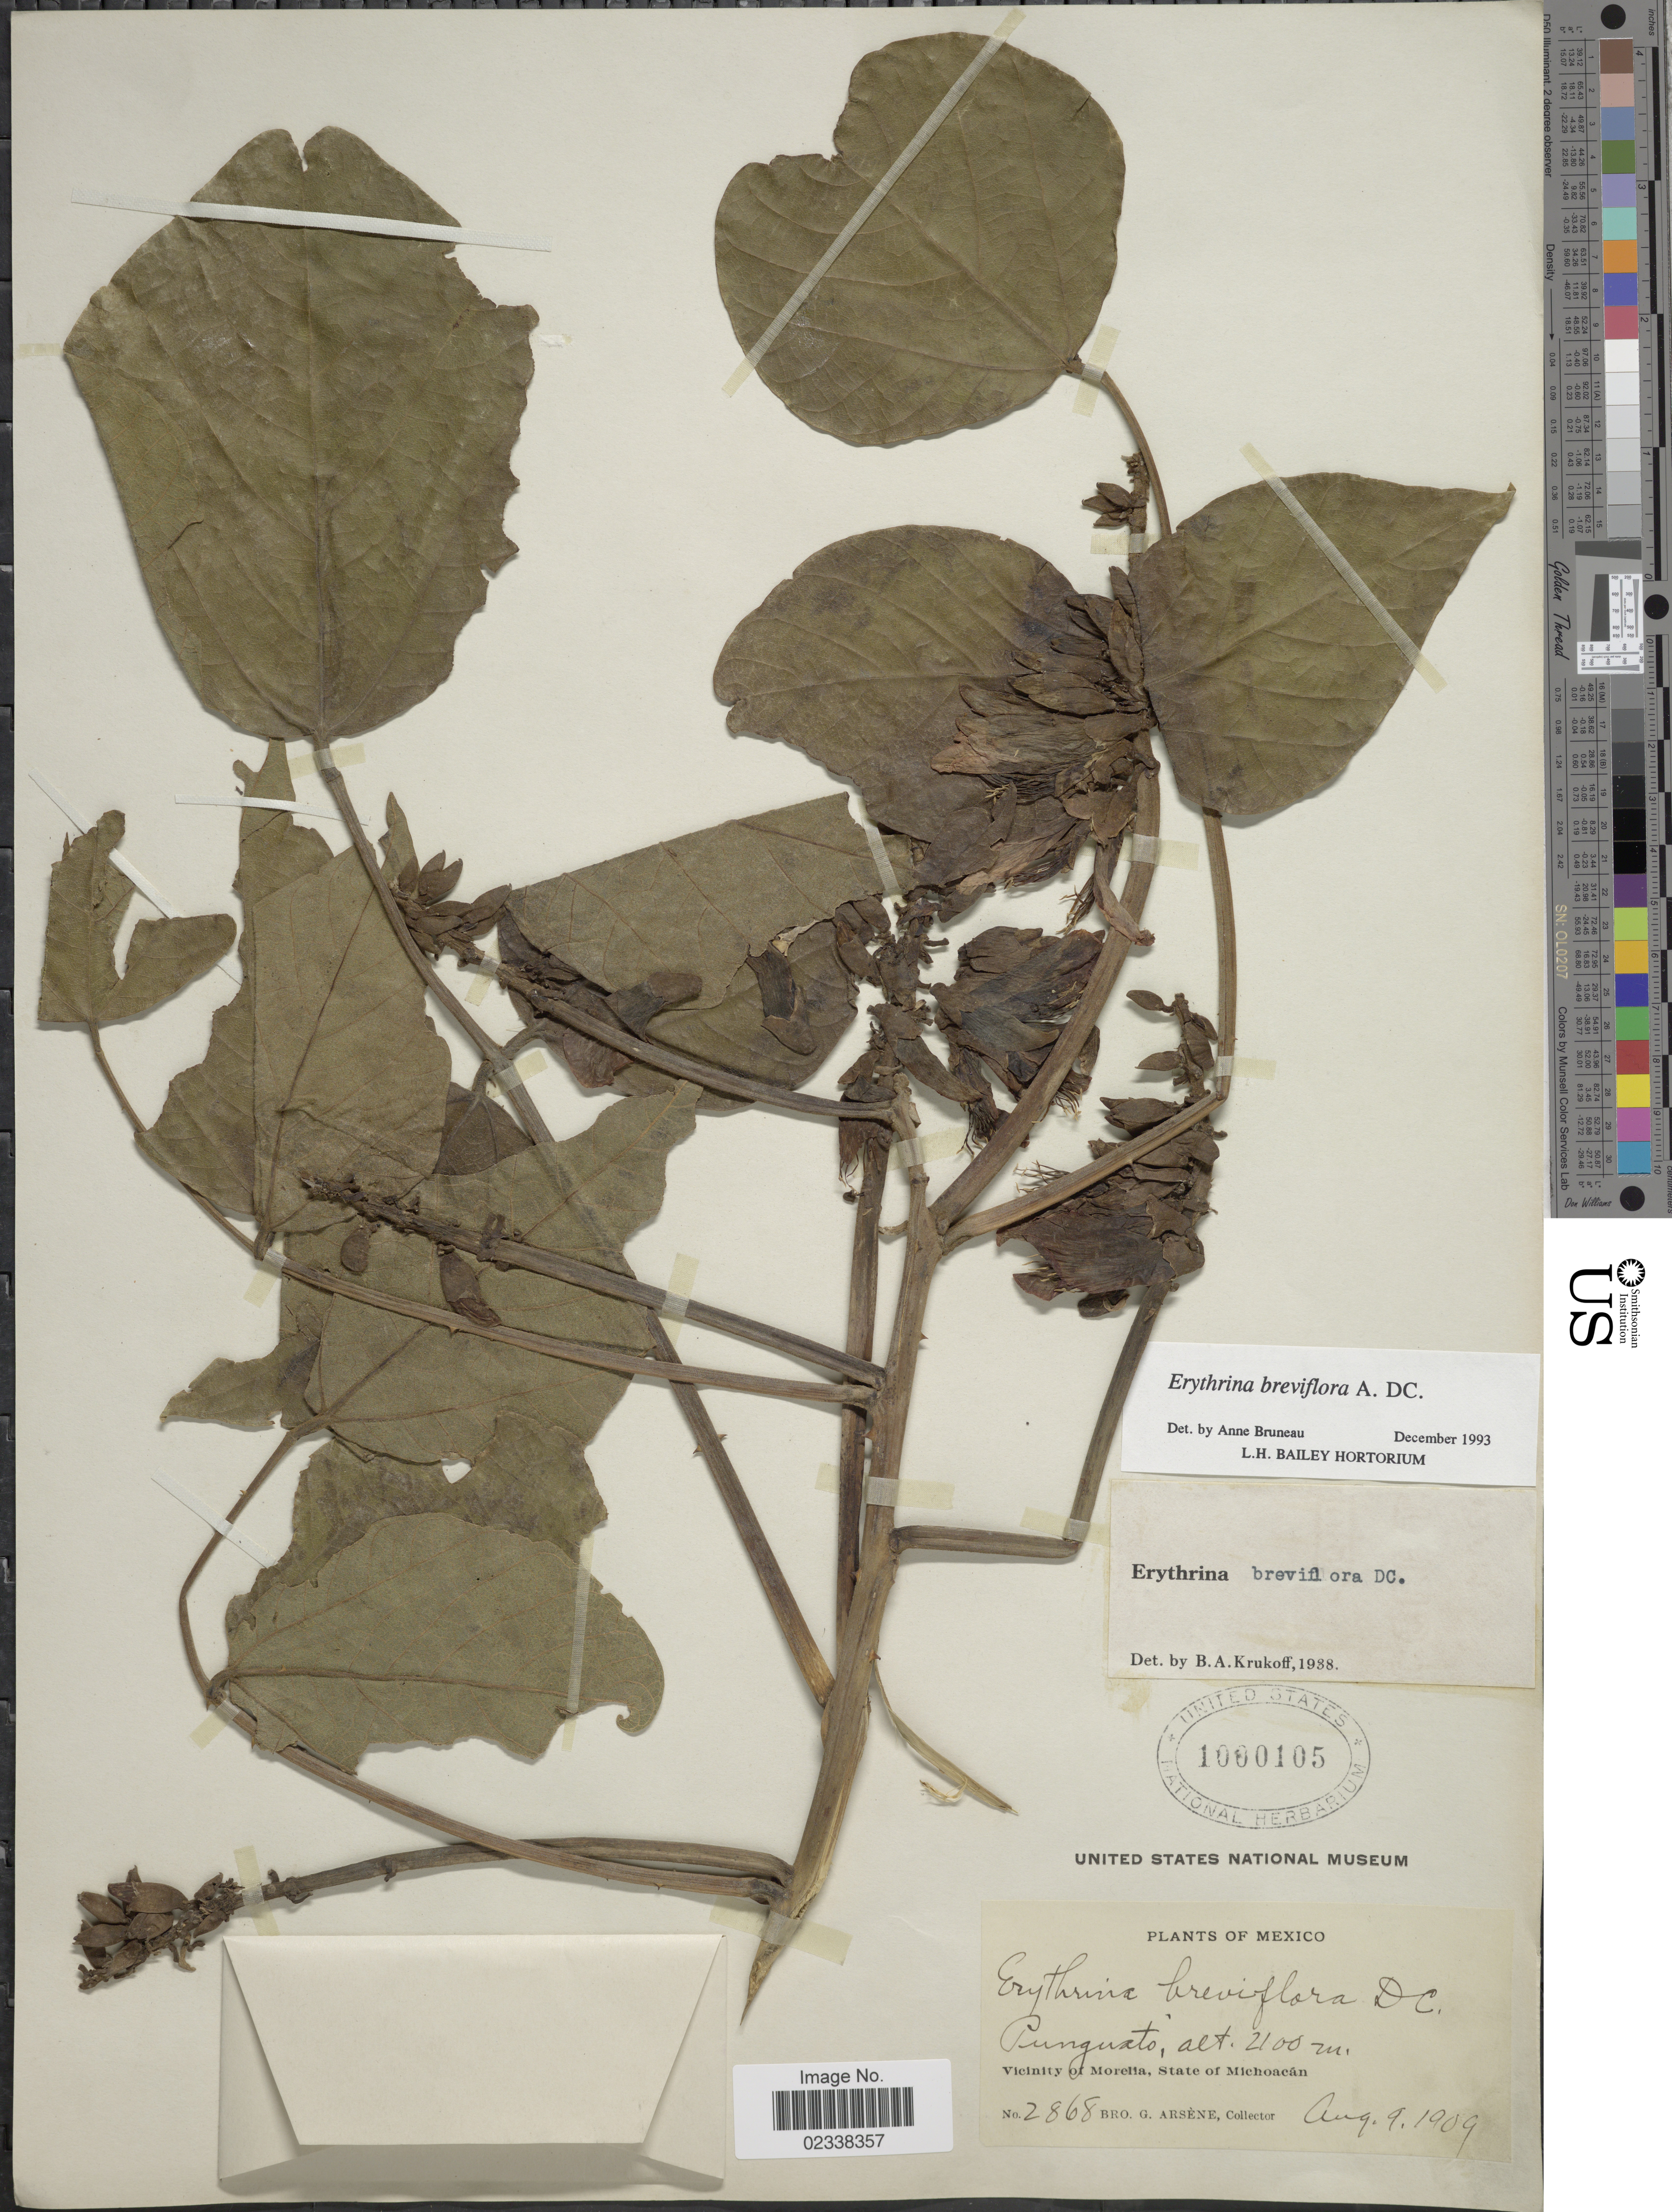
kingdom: Plantae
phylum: Tracheophyta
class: Magnoliopsida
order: Fabales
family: Fabaceae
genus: Erythrina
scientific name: Erythrina breviflora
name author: DC.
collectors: Bro. G. Arsène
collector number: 2868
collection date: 1909-08-09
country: Mexico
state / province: Michoacán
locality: Punguato, Vicinity of Morelia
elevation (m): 2100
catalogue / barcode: US 1000105